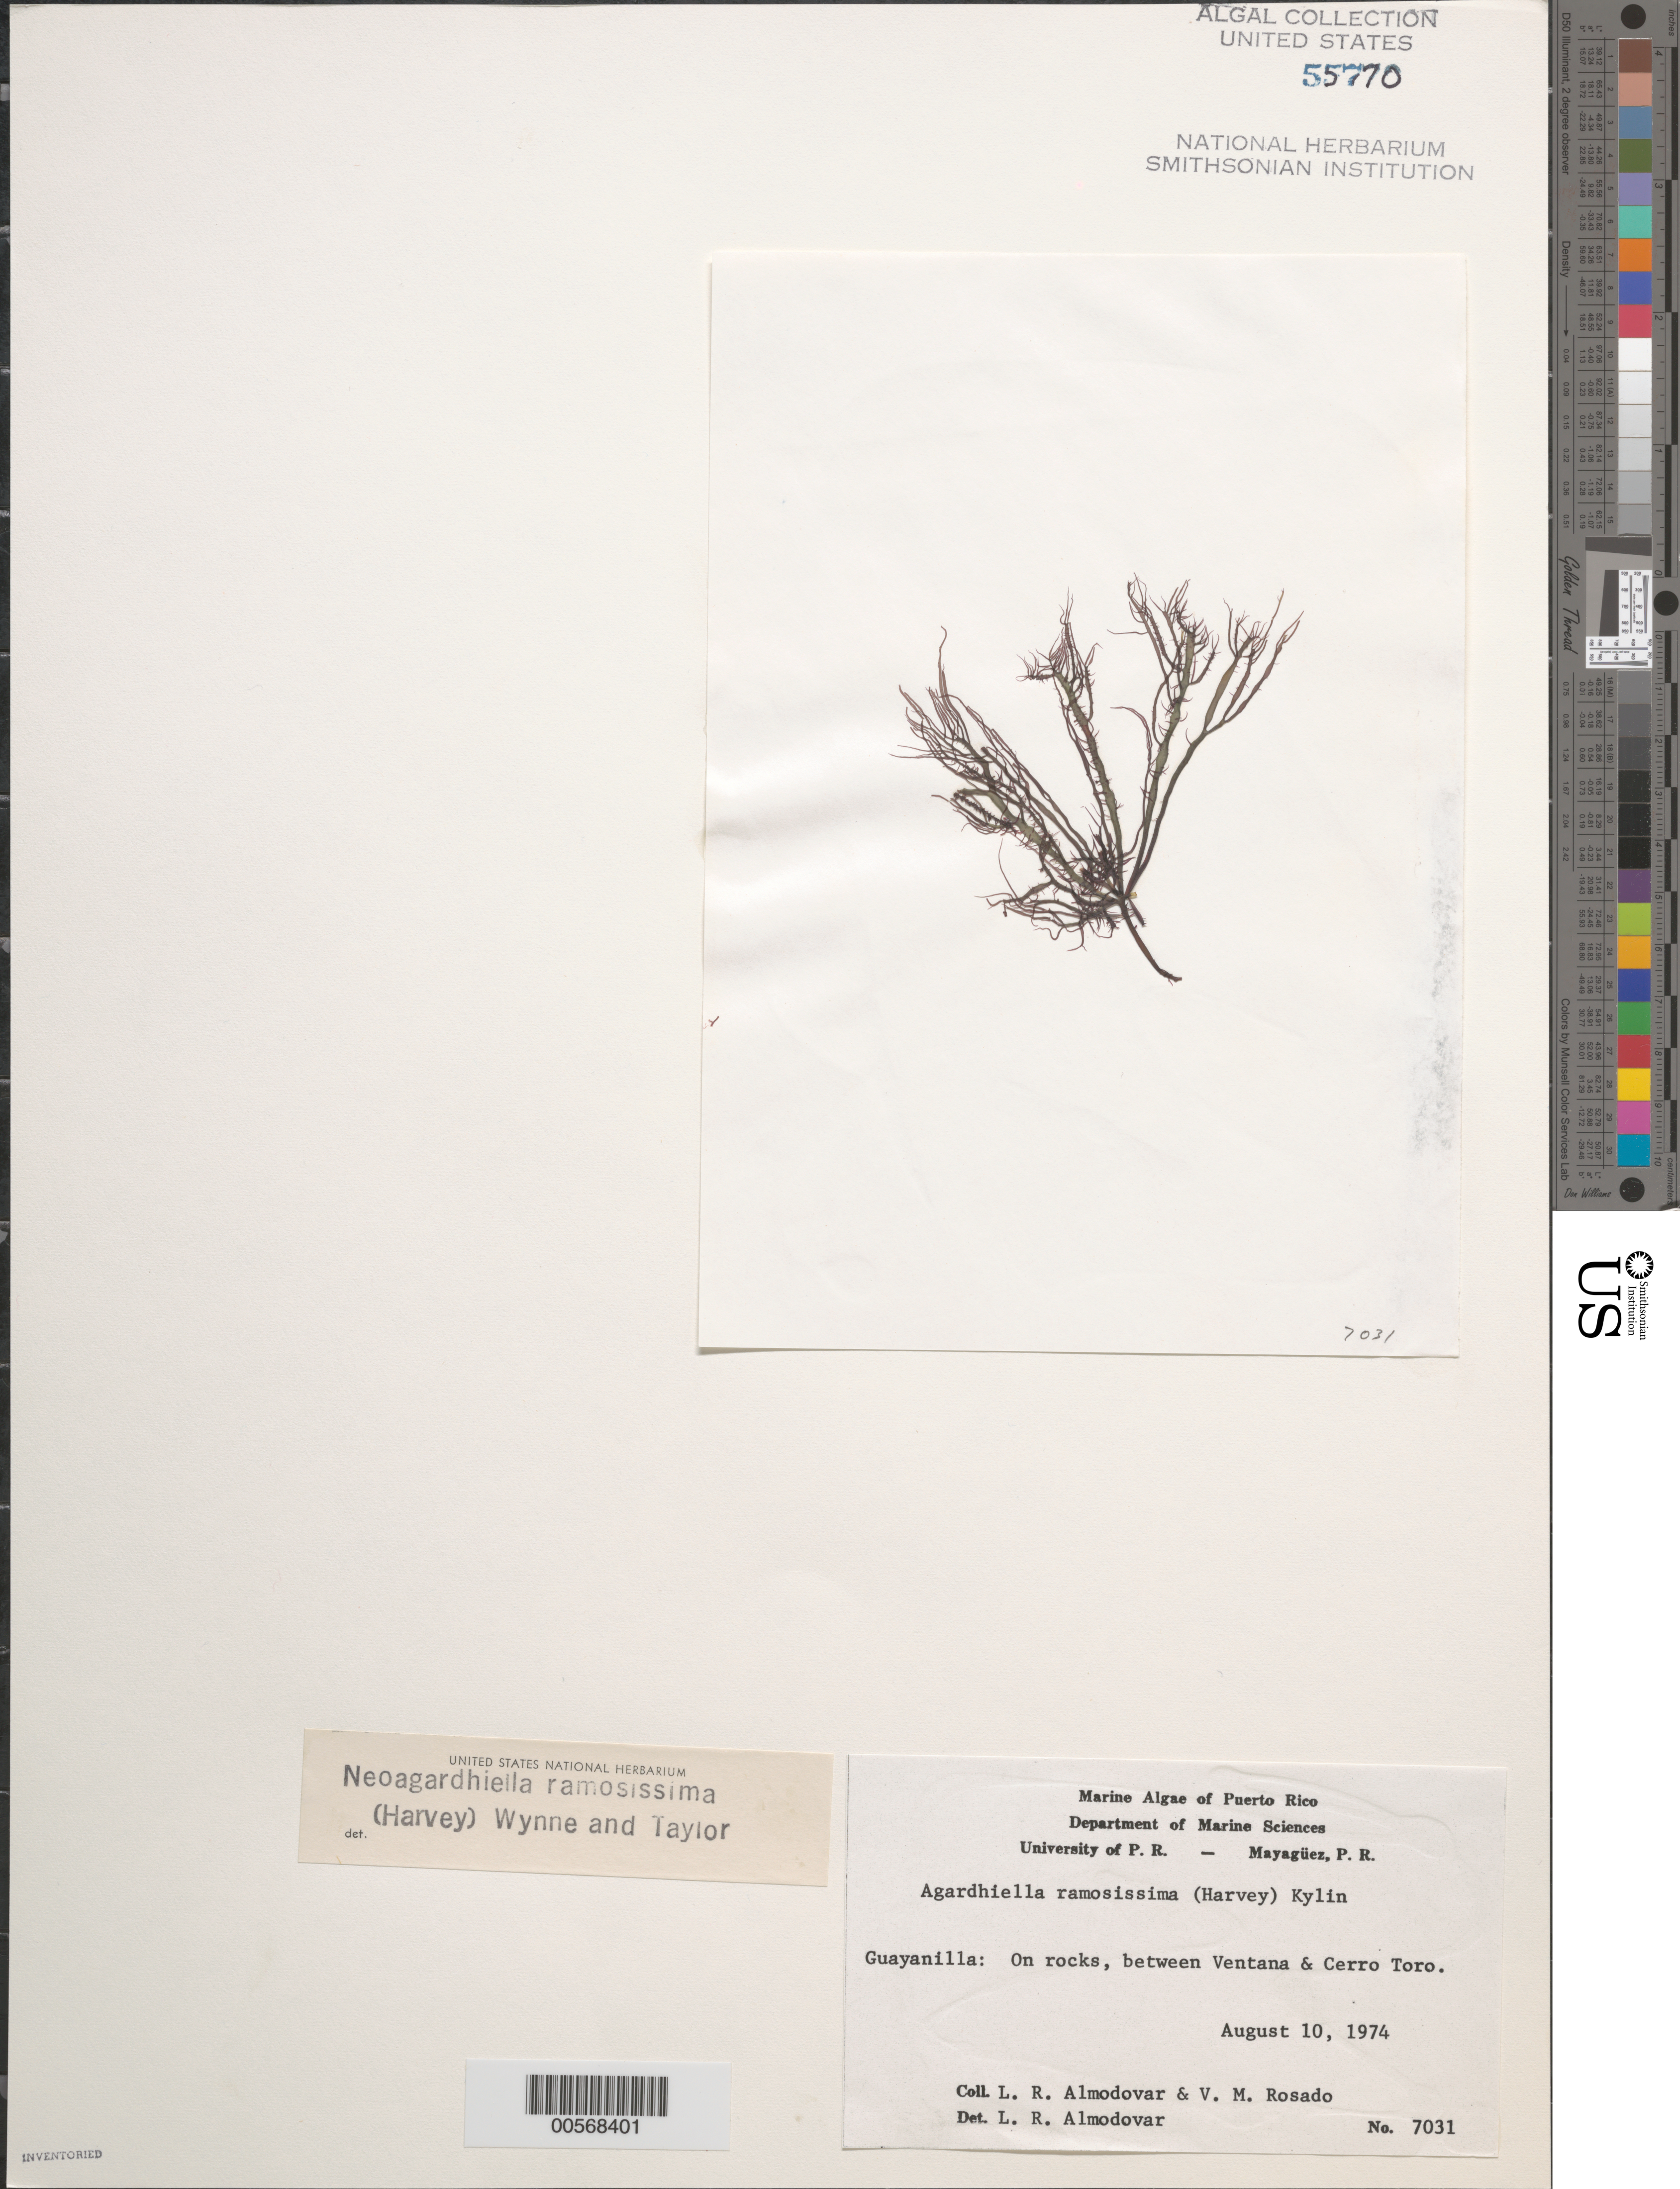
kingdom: Plantae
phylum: Rhodophyta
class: Florideophyceae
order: Halymeniales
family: Halymeniaceae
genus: Grateloupia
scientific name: Grateloupia filicina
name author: (J.V.Lamouroux) C. Agardh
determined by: Ballantine, D. L.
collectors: L. Almodovar & V. Rosado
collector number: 7031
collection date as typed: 10 Aug 1974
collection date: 1974-08-10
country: Puerto Rico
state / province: Guayanilla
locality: Between ventana and cerro toro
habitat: On rocks.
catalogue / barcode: US 55770